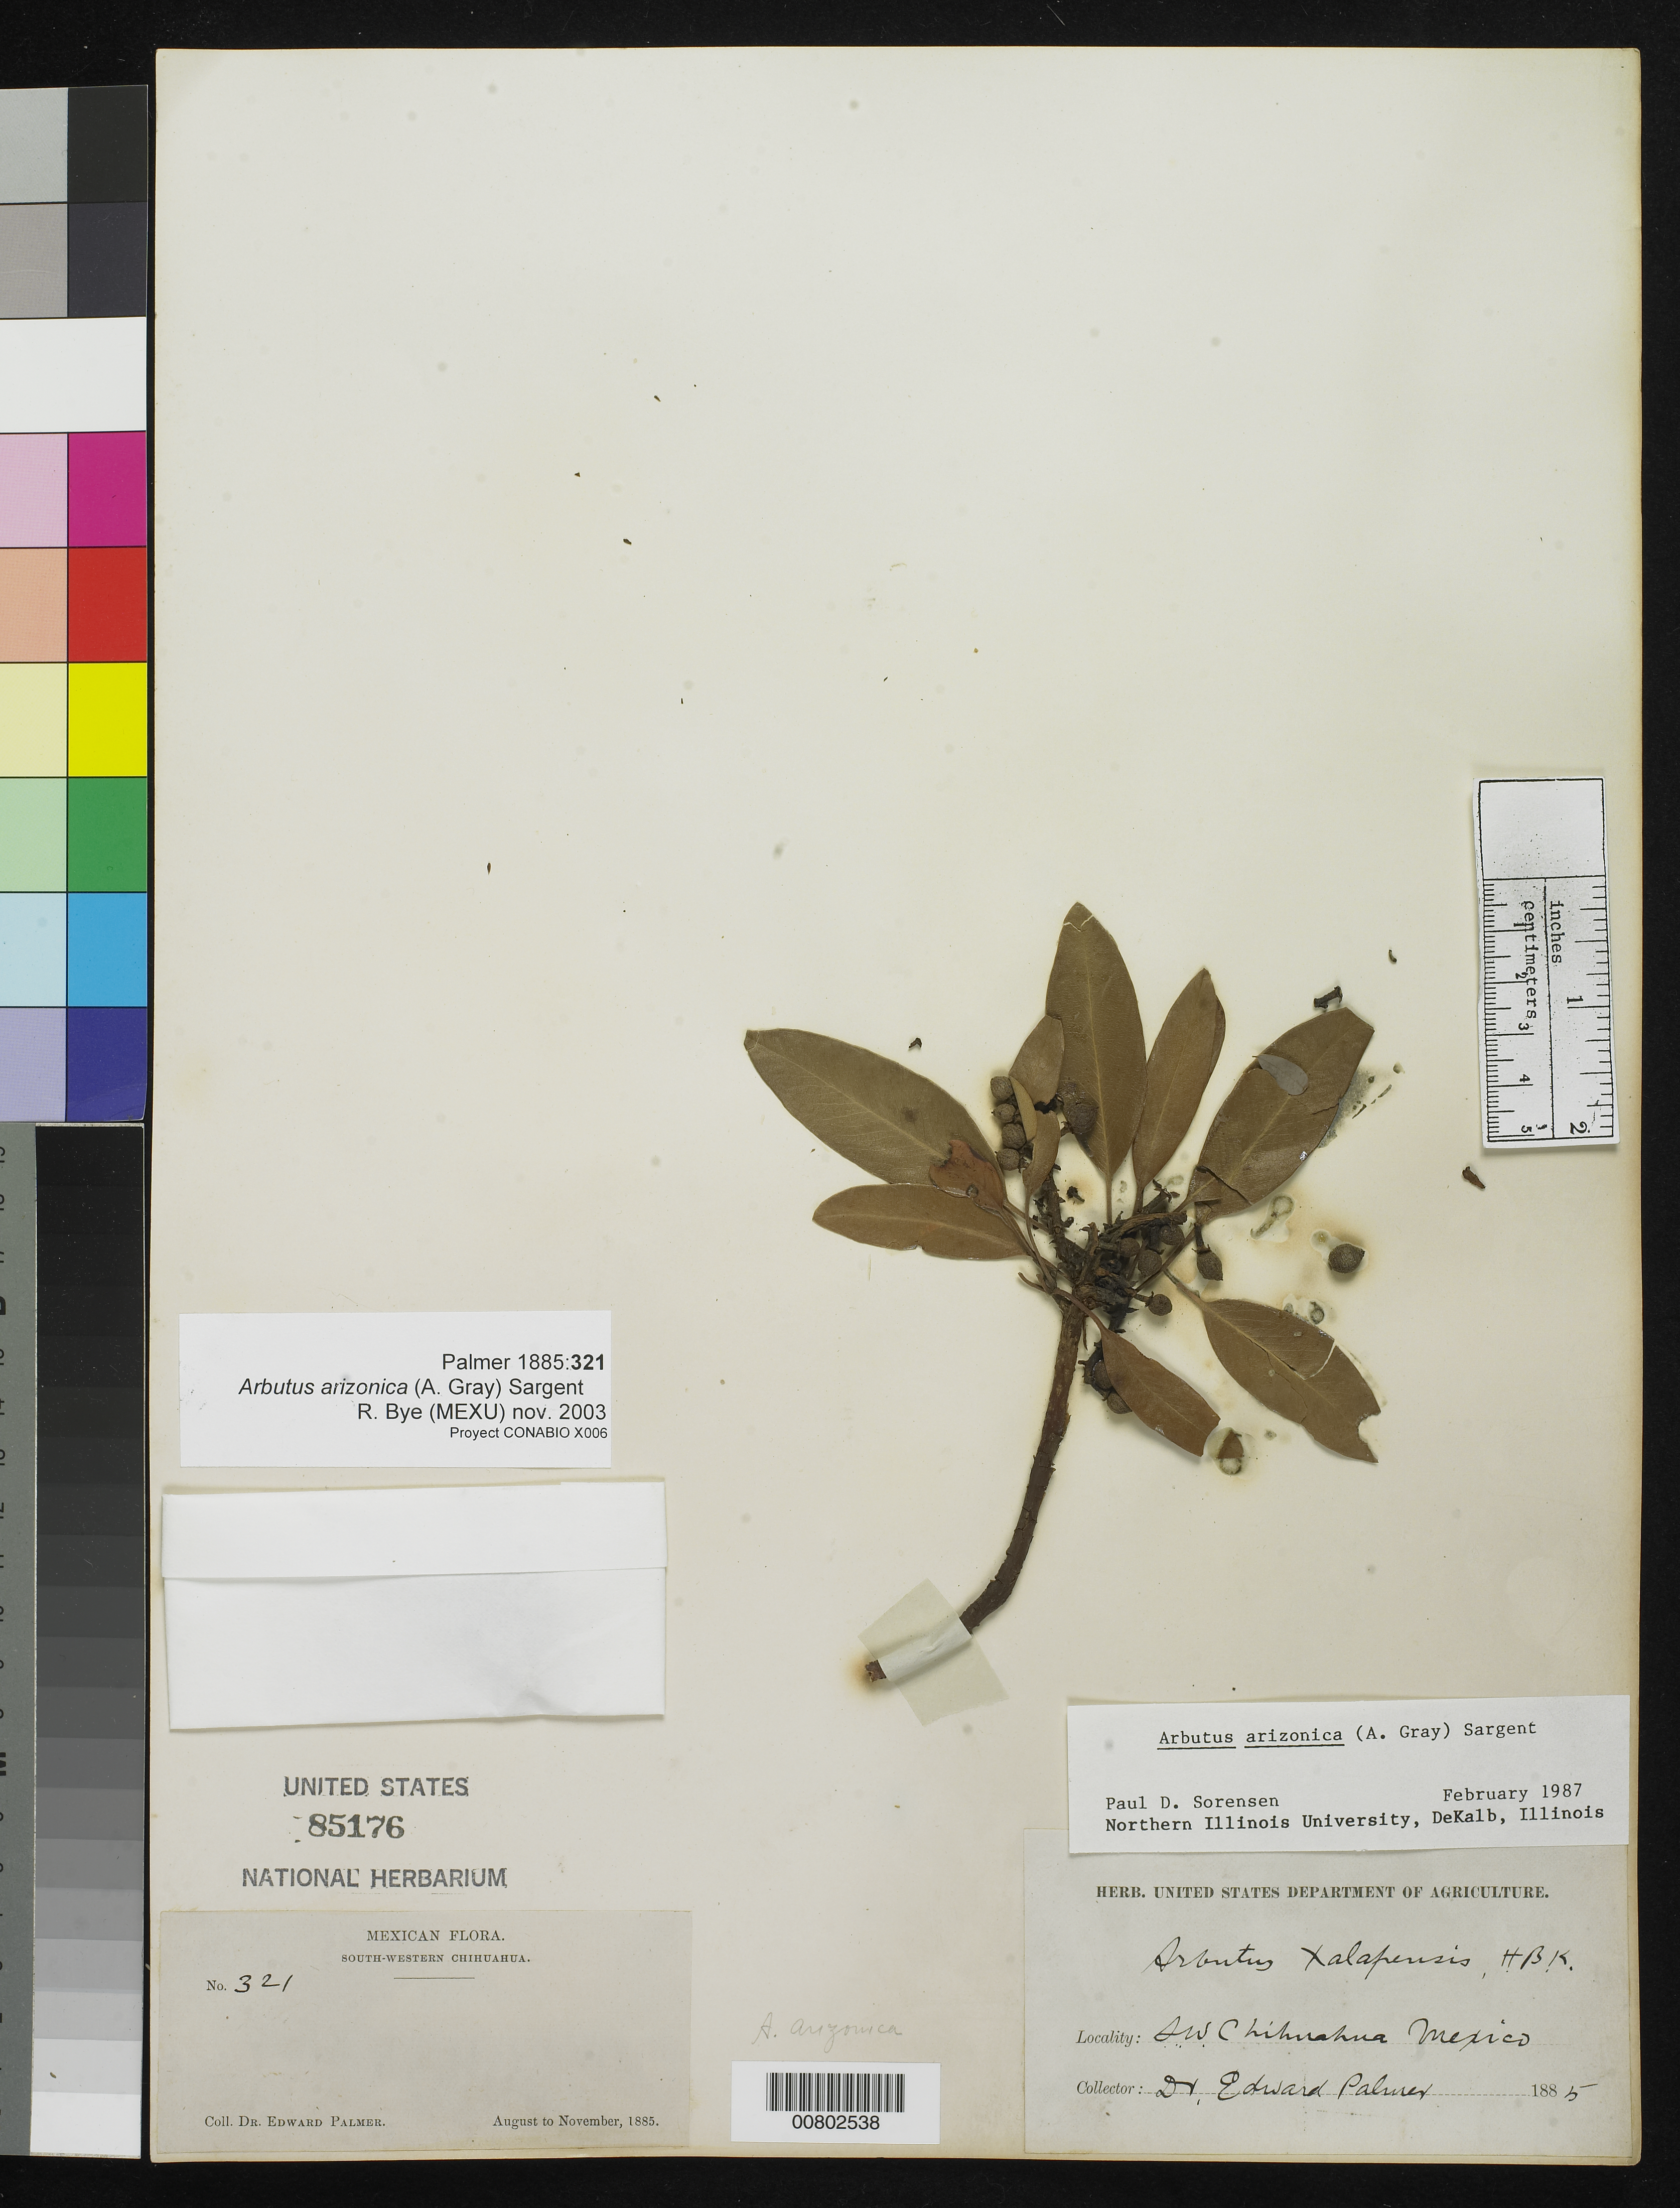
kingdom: Plantae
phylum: Tracheophyta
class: Magnoliopsida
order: Ericales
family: Ericaceae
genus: Arbutus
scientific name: Arbutus arizonica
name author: (A. Gray) Sarg.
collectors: E. Palmer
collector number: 321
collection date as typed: Aug 1885 to -- Nov 1885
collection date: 1885-08/1885-11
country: Mexico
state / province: Chihuahua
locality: SW Chihuahua.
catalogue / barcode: US 85176